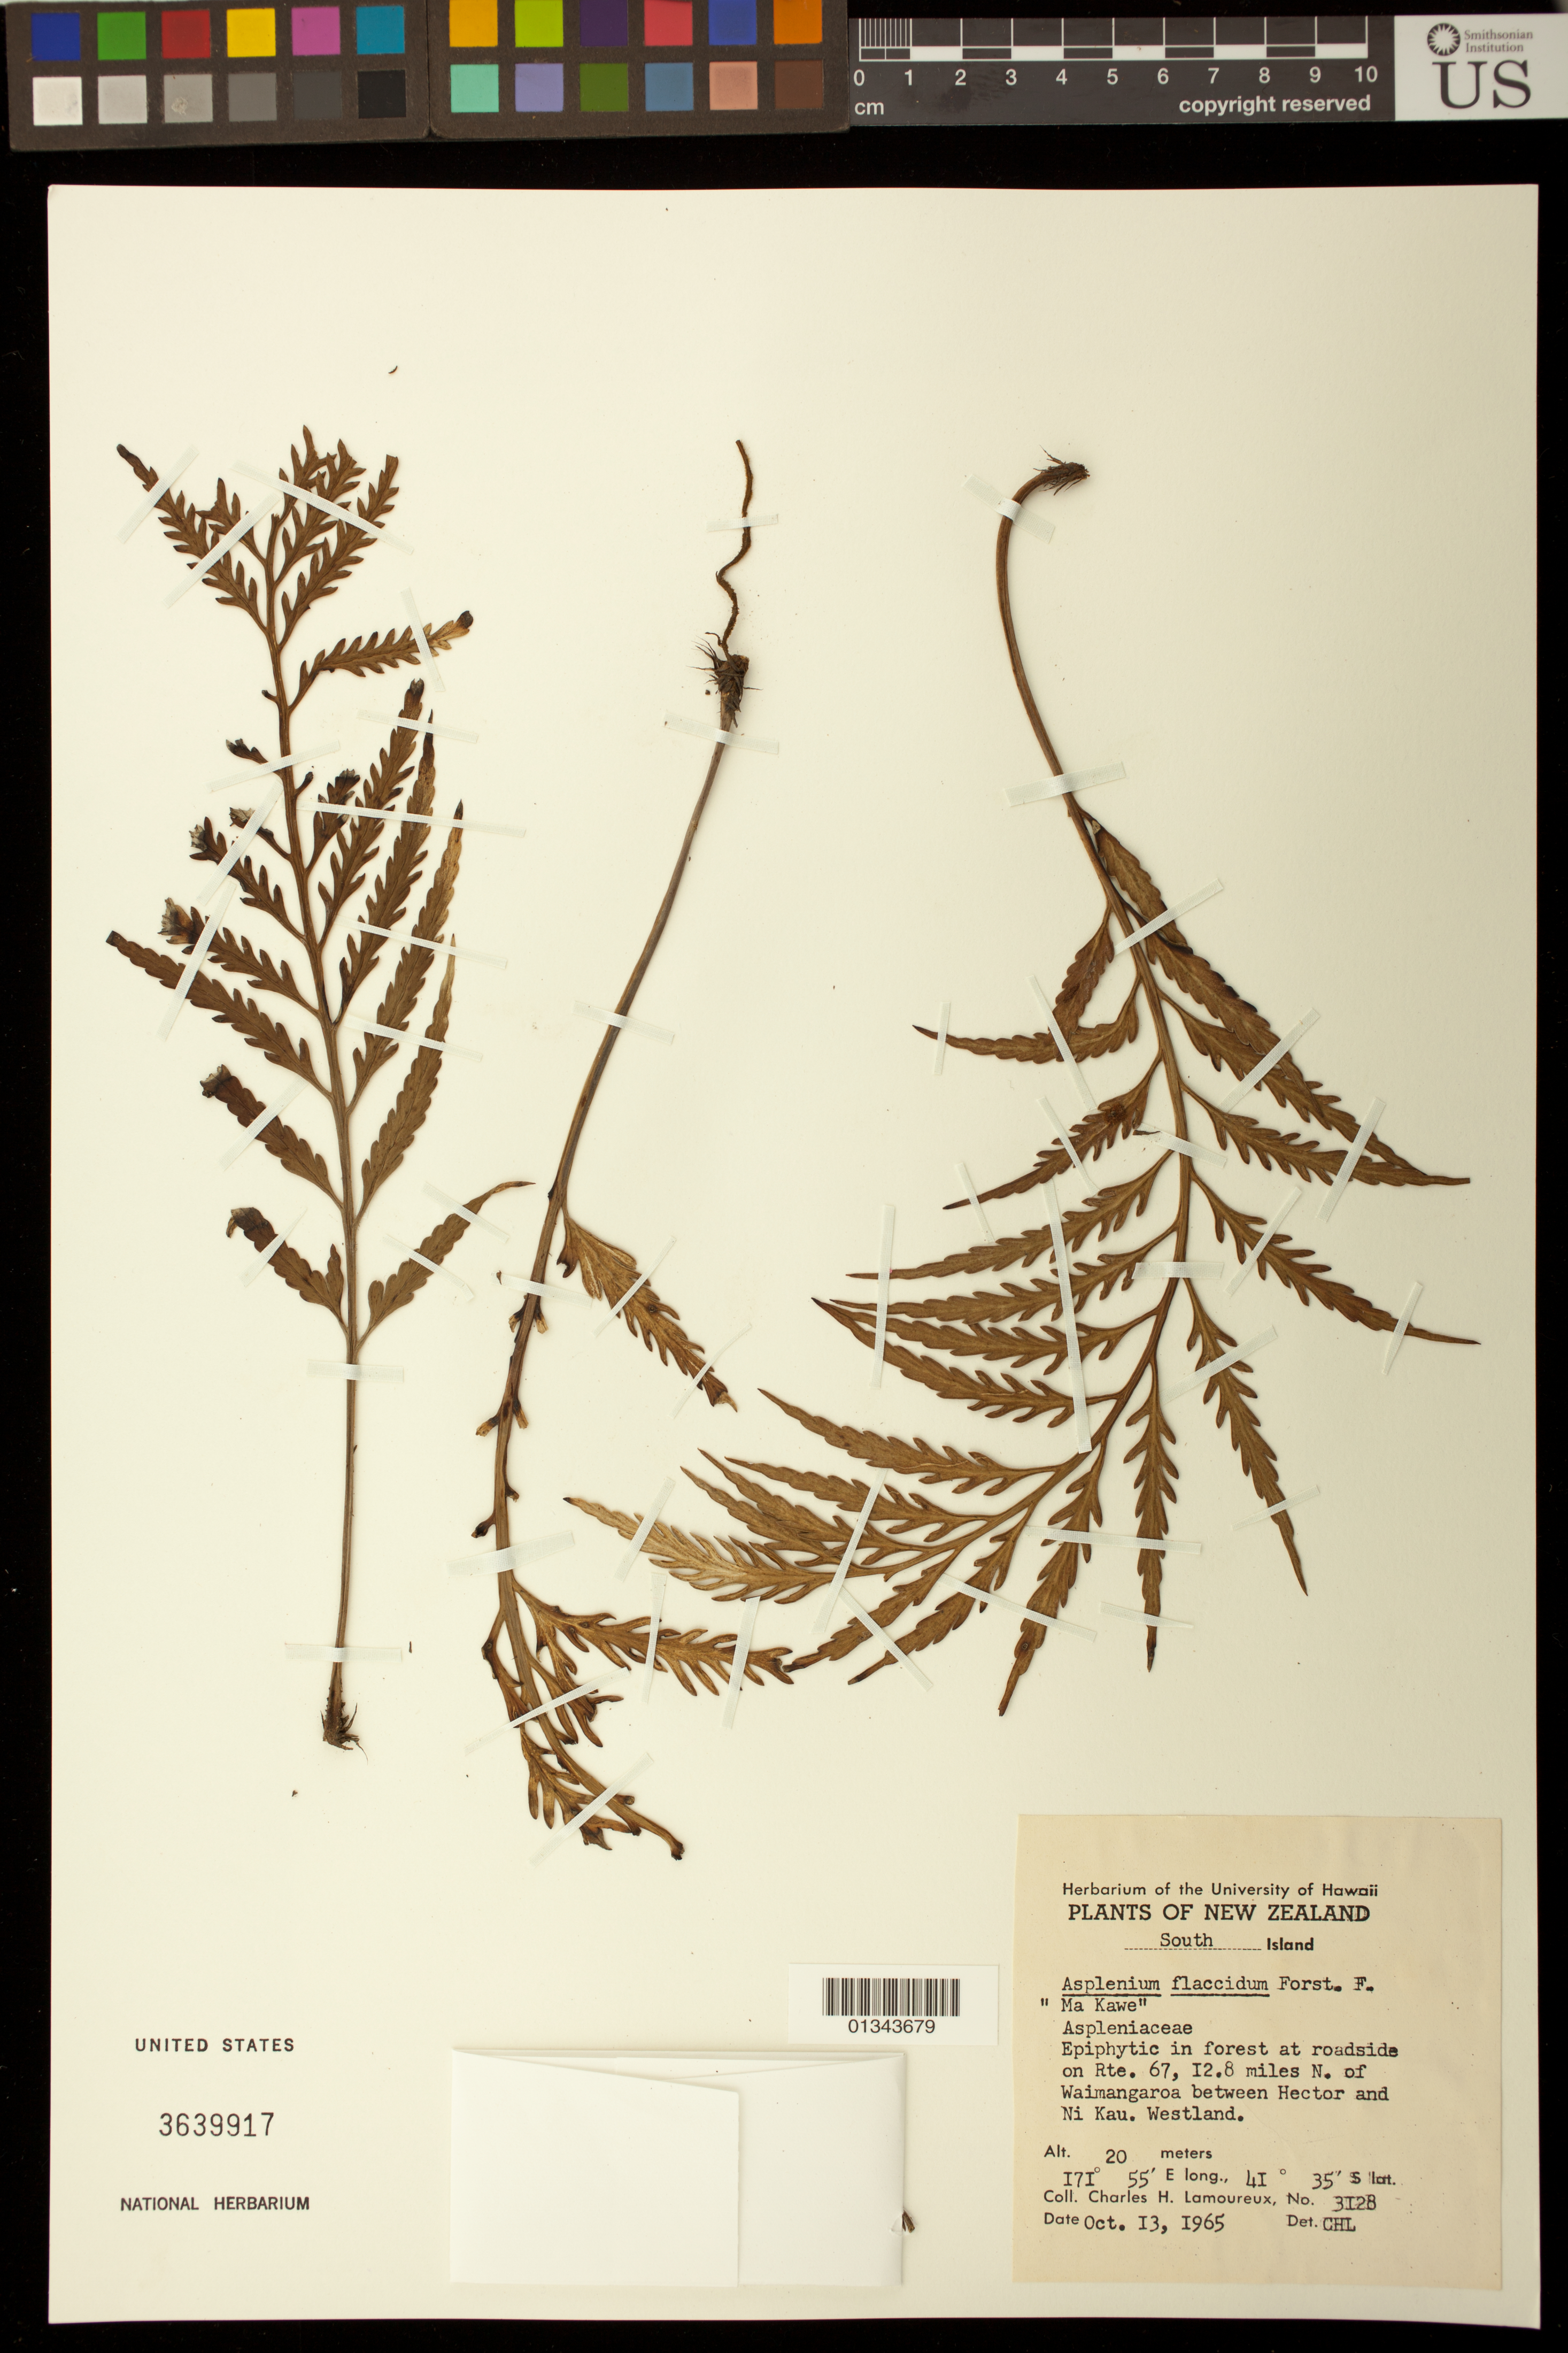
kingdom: Plantae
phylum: Tracheophyta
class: Polypodiopsida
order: Polypodiales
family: Aspleniaceae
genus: Asplenium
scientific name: Asplenium flaccidum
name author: Bonap.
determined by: Lamoureux, C. H.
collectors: C. H. Lamoureux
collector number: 3128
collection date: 1965-10-13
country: New Zealand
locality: South Island, Westland. On Rte. 67, 12.8 miles N. of Waimangaroa between Hector and Ni Kau.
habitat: Epiphytic in forest at roadside.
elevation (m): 20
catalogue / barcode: US 3639917